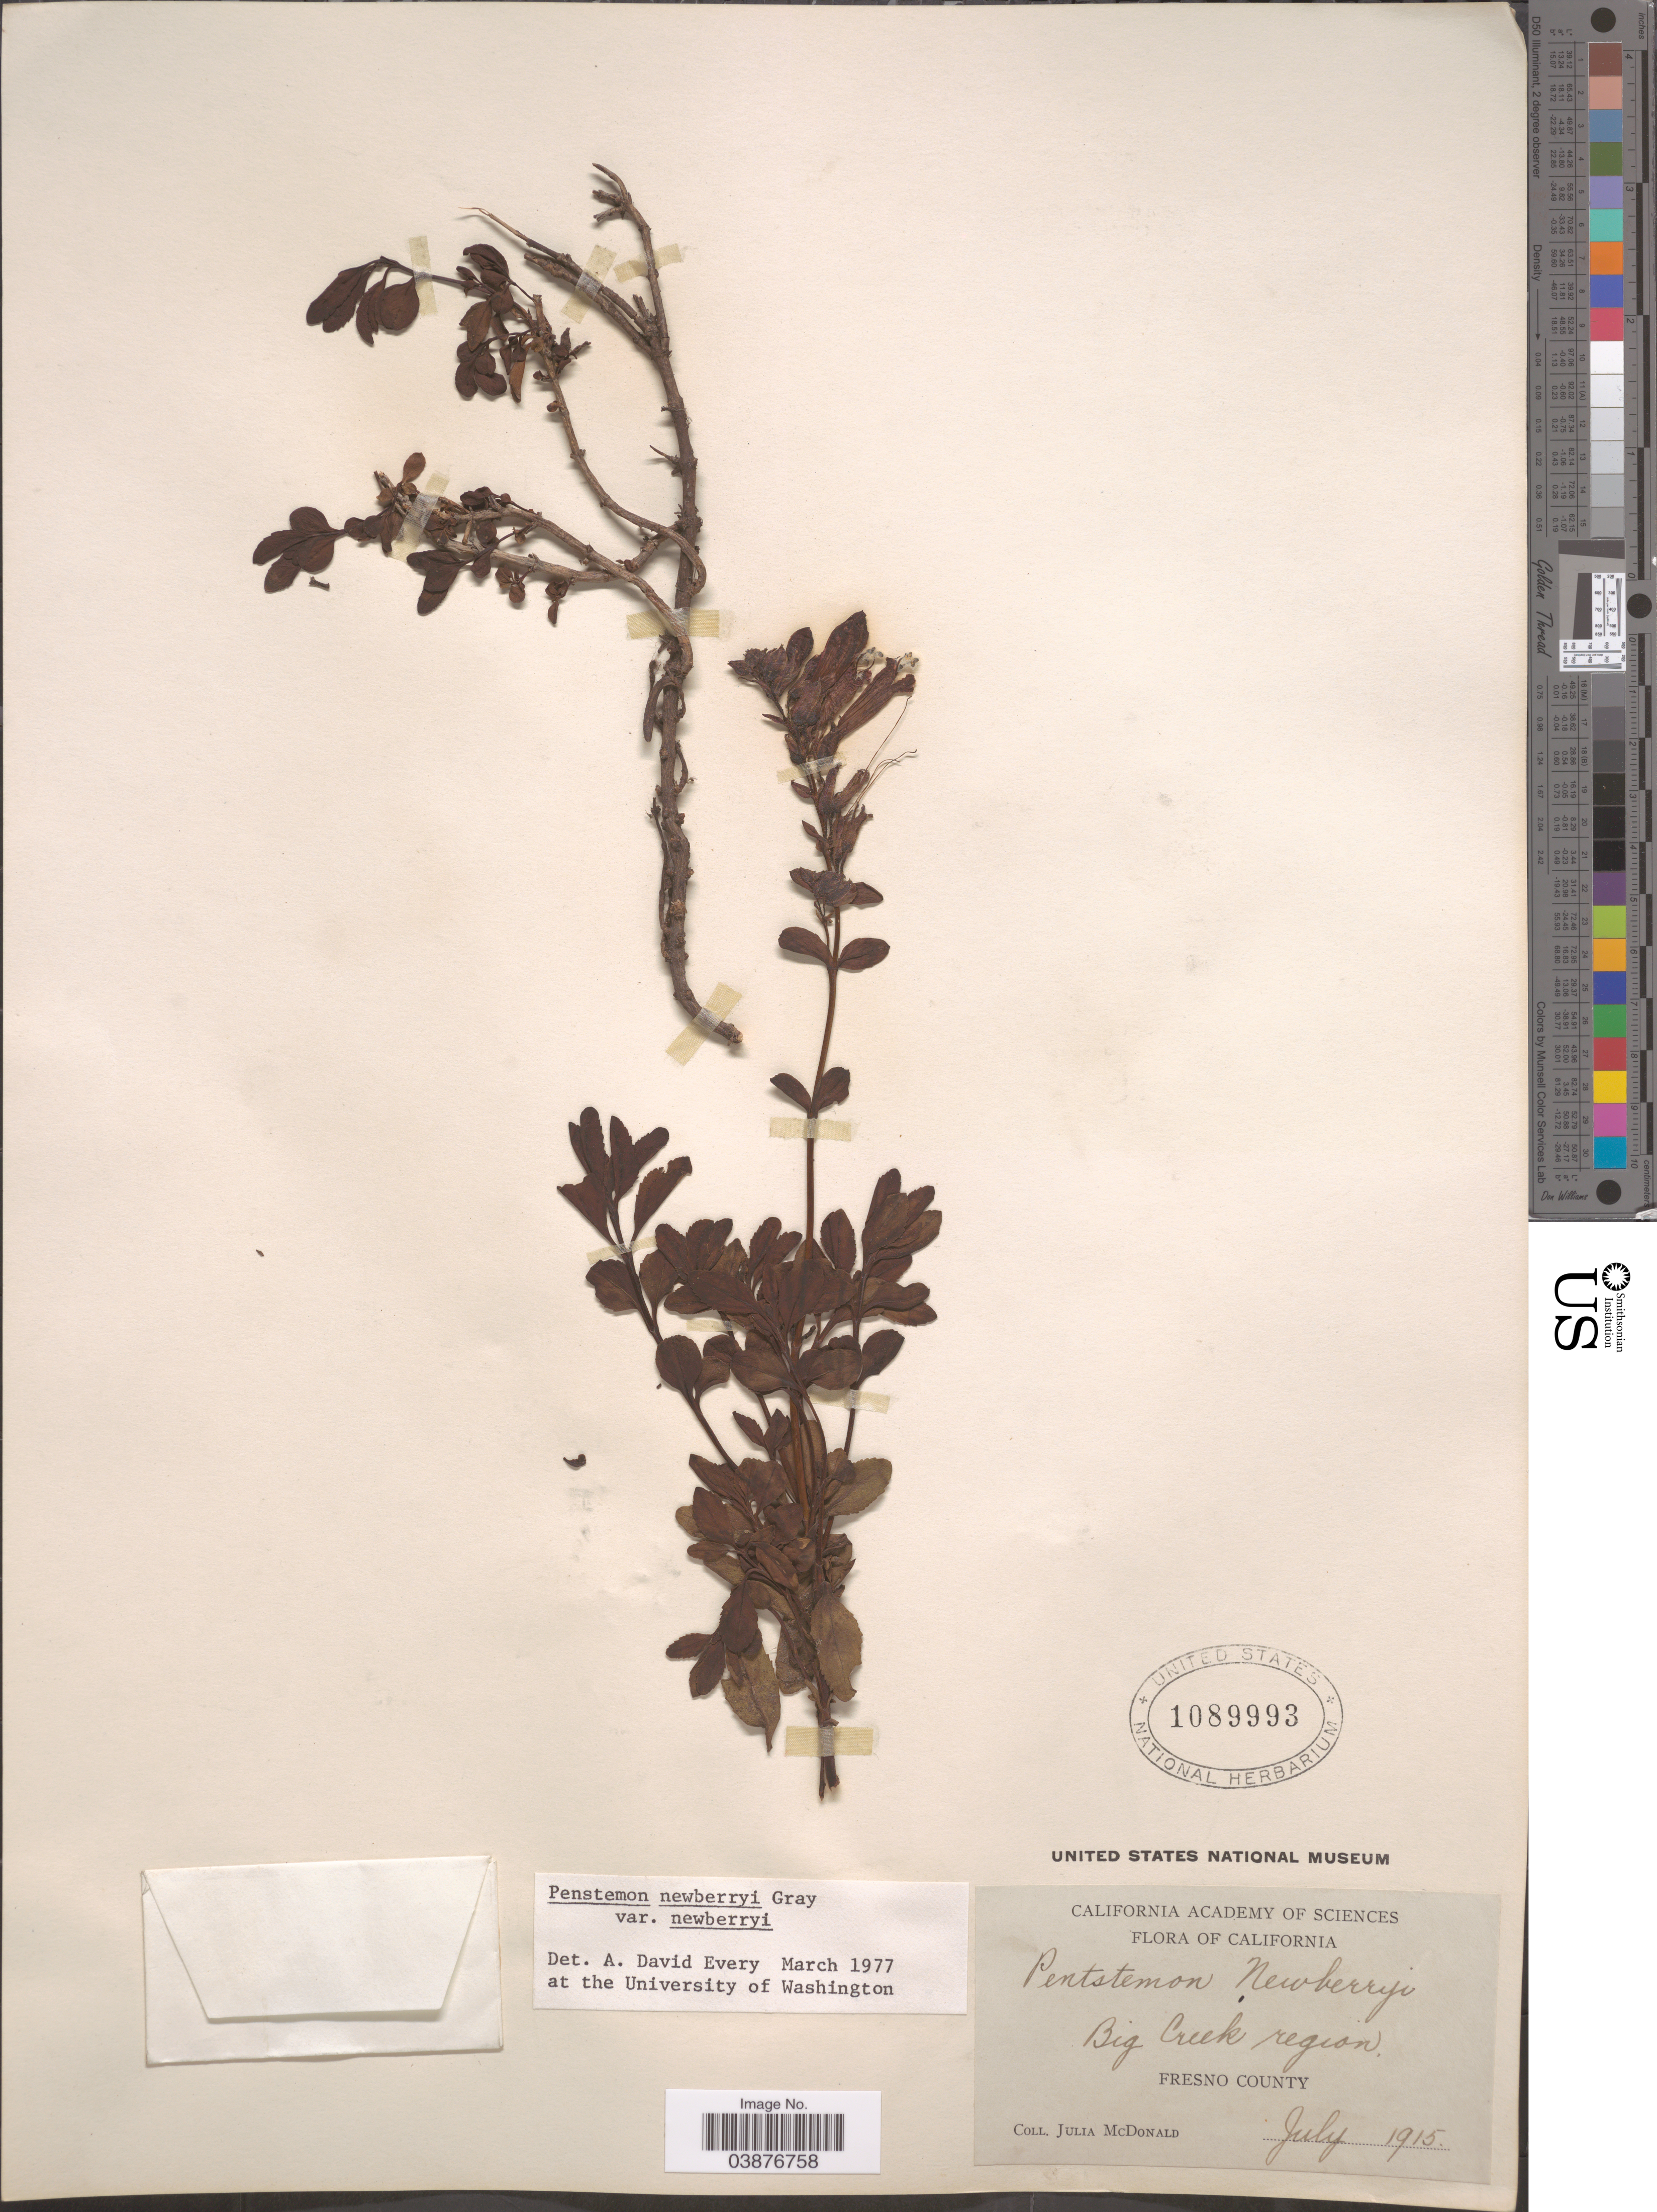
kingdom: Plantae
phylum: Tracheophyta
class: Magnoliopsida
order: Lamiales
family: Plantaginaceae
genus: Penstemon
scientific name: Penstemon newberryi var. newberryi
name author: A. Gray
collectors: J. McDonald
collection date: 1915-07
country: United States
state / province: California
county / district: Fresno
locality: Big Creek region. Fresno County.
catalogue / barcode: US 1089993